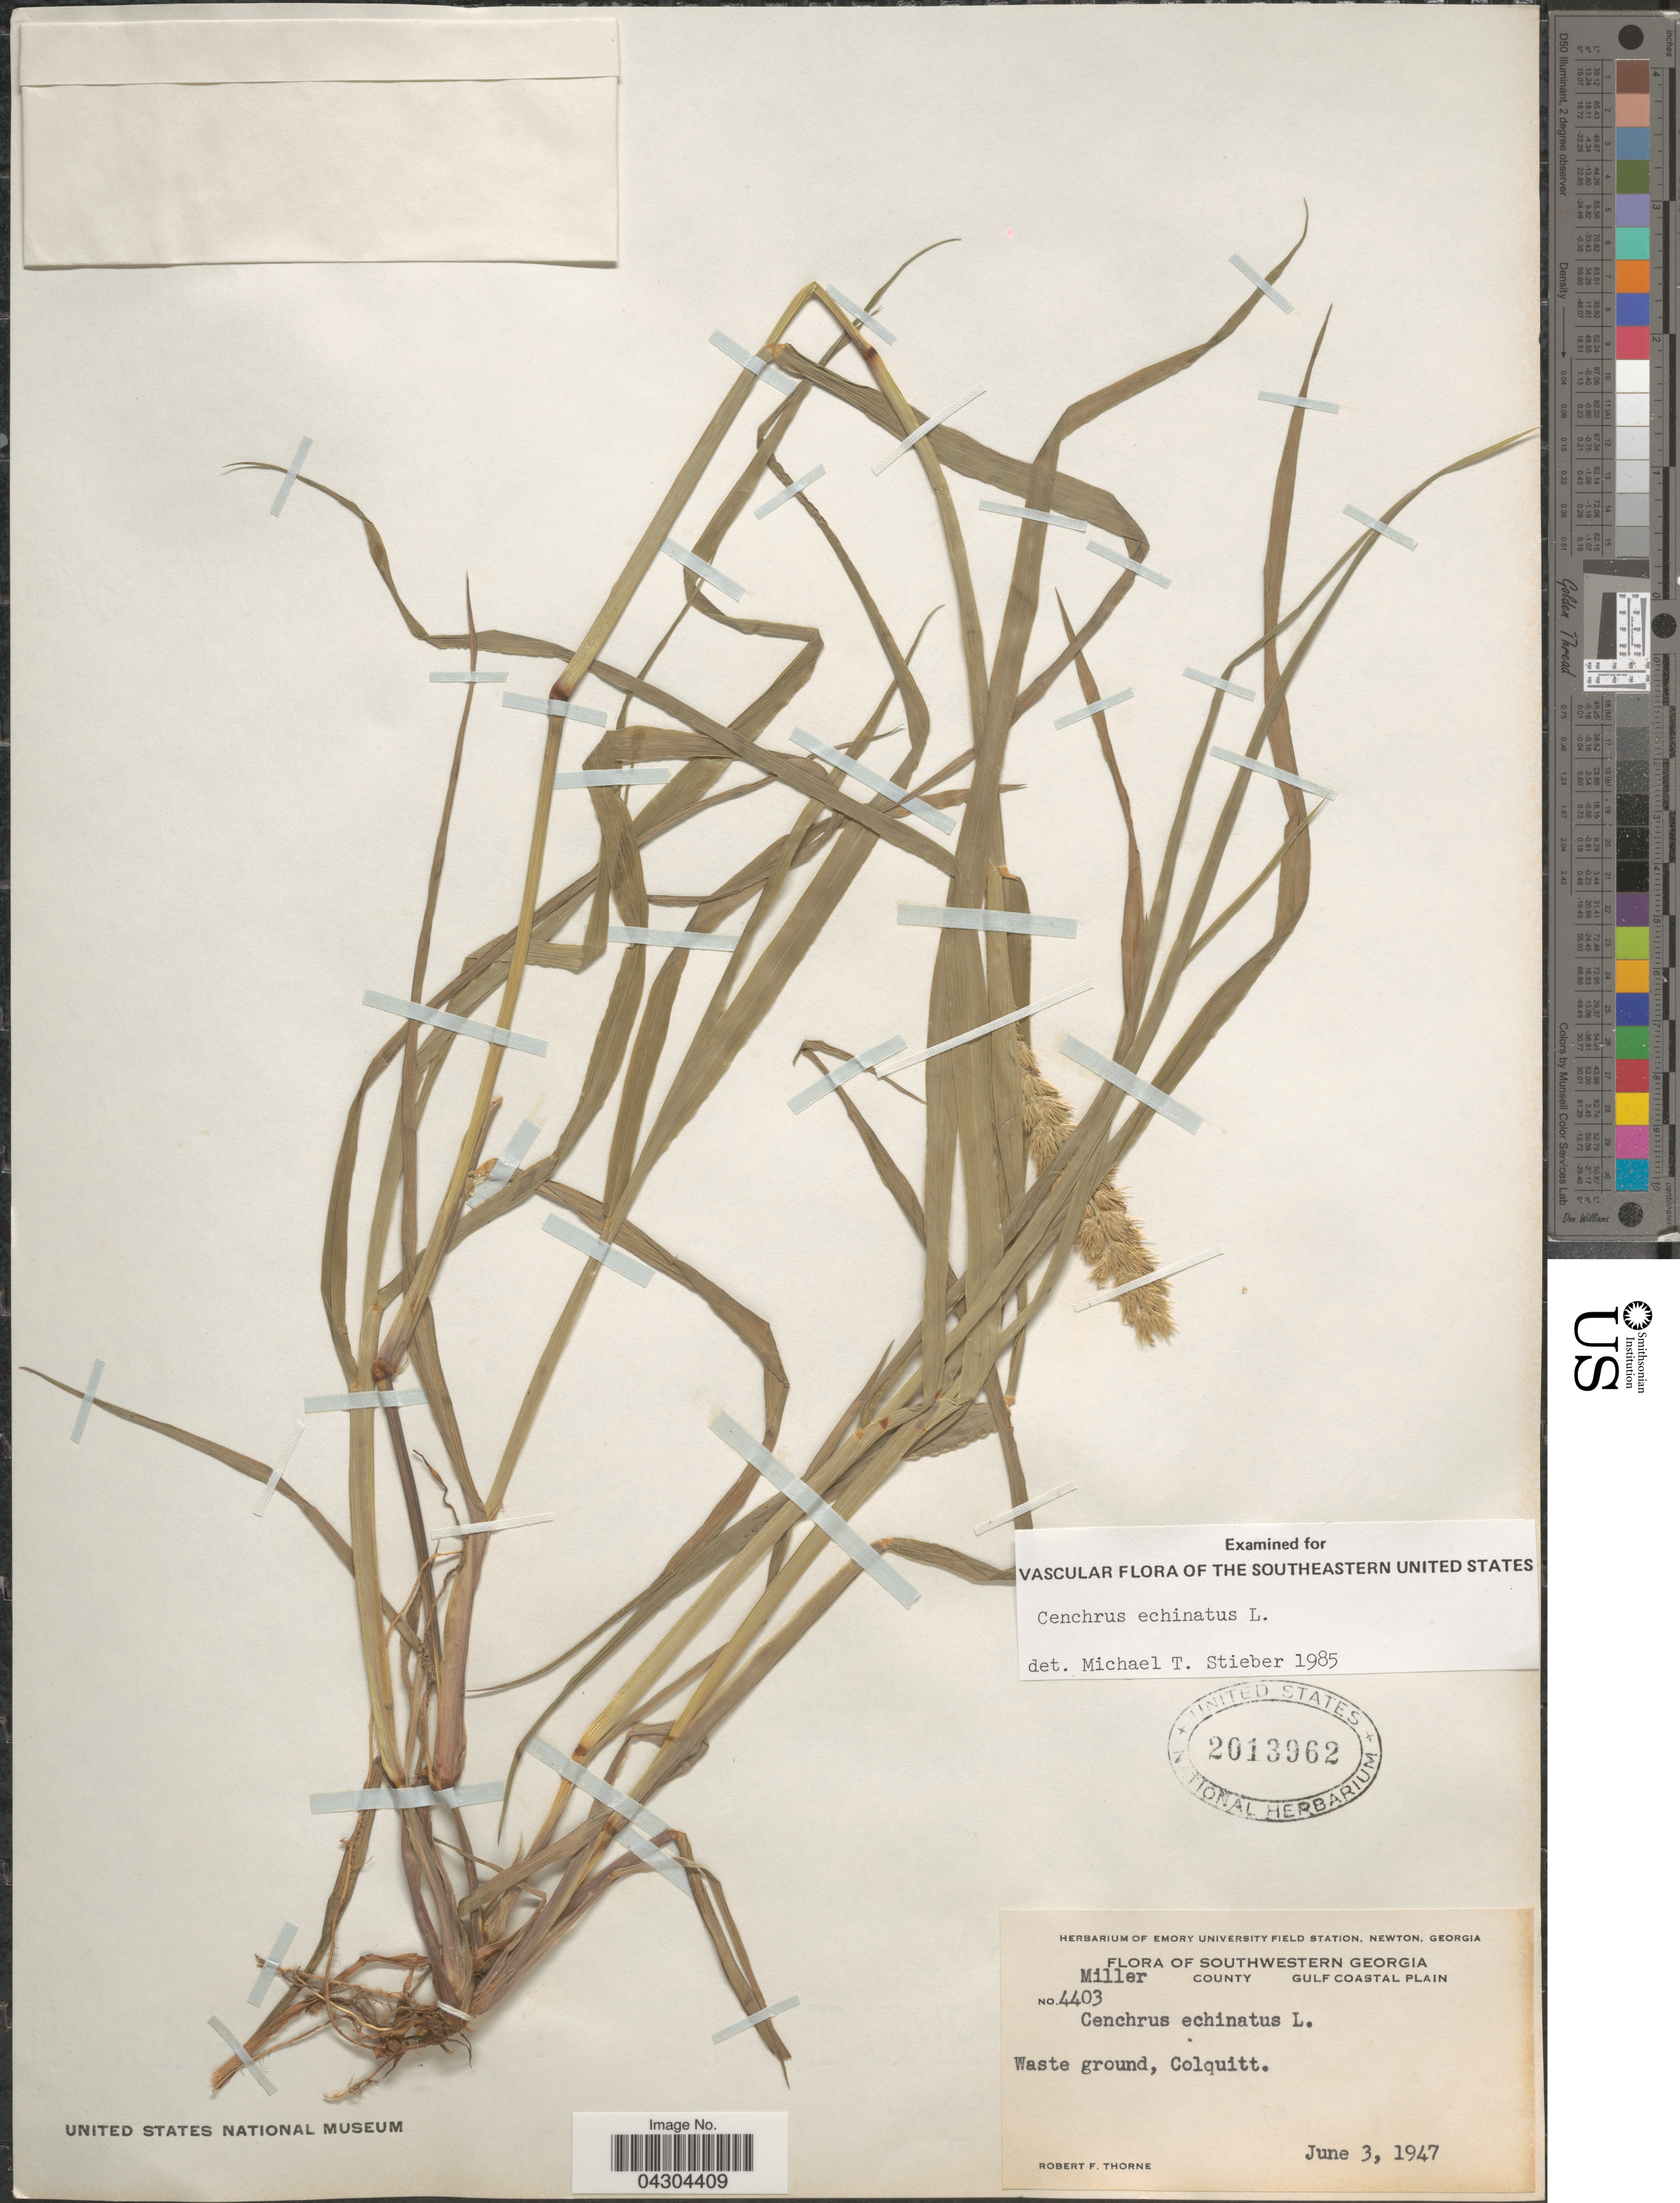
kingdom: Plantae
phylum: Tracheophyta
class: Liliopsida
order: Poales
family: Poaceae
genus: Cenchrus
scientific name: Cenchrus echinatus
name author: L.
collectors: R. F. Thorne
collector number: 4403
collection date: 1947-06-03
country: United States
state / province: Georgia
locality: Southwestern Georgia. Miller County. Gulf Coastal Plain. Waste ground, Colquitt.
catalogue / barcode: US 2013962